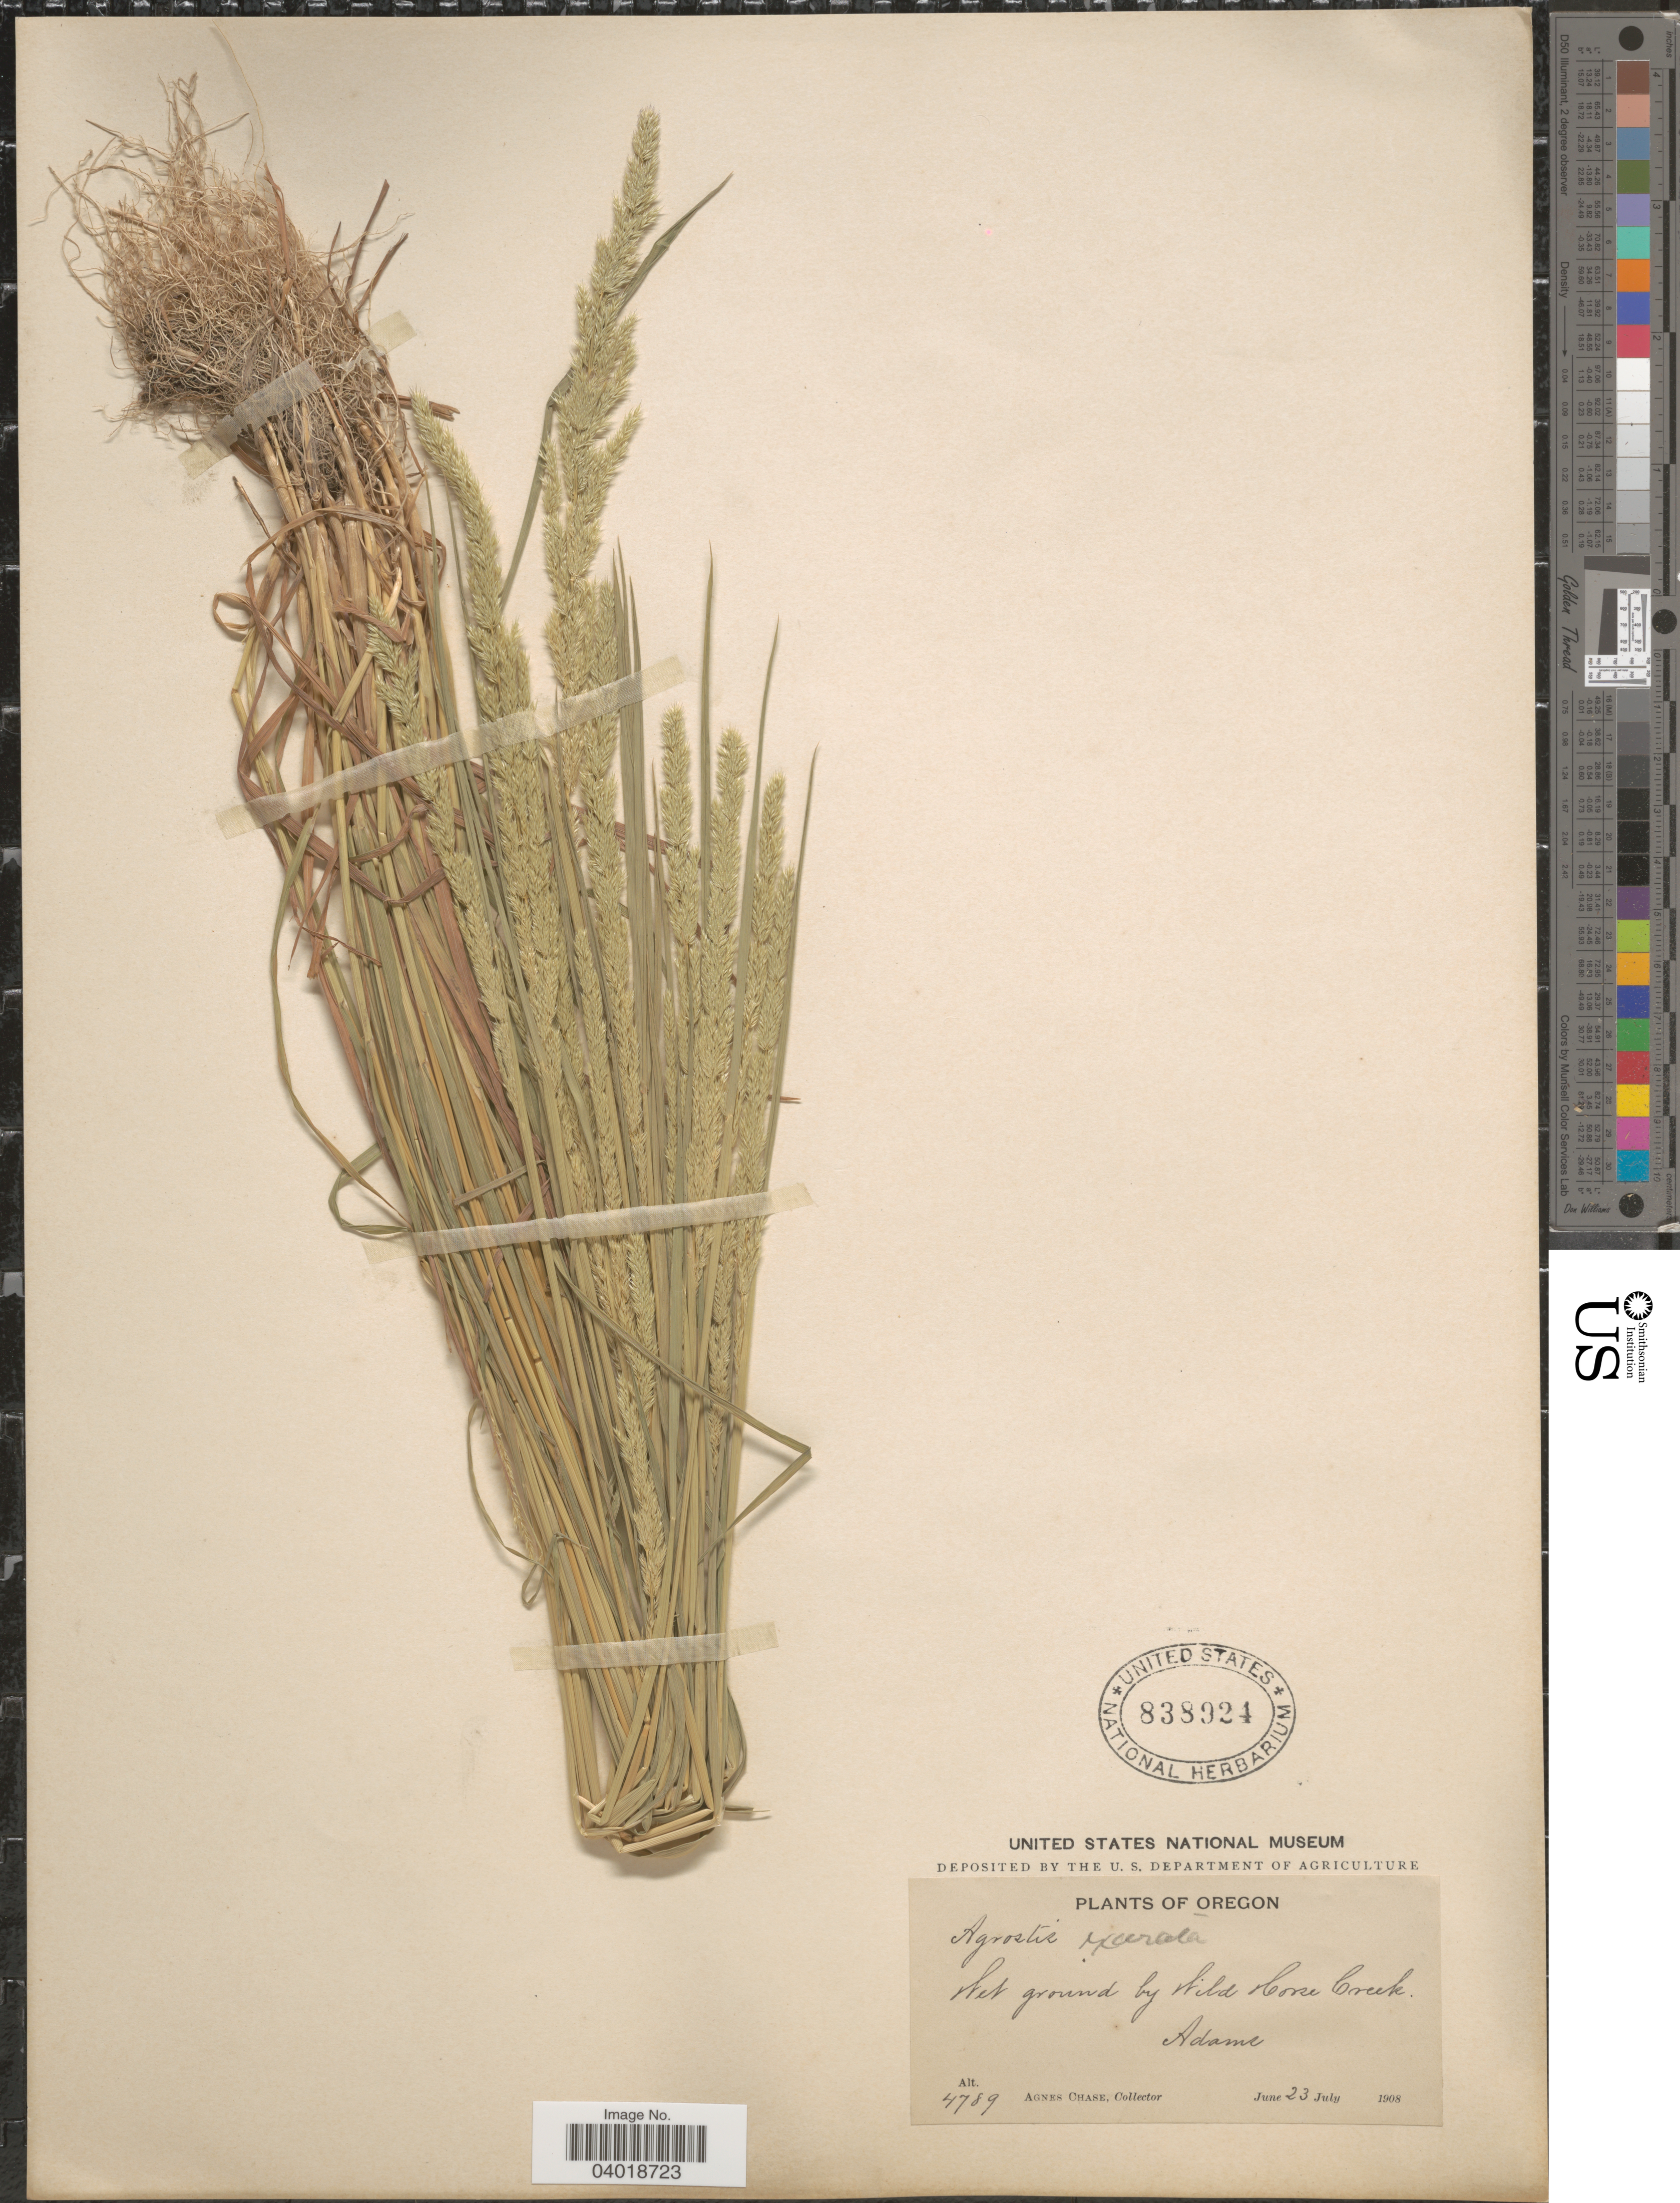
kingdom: Plantae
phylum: Tracheophyta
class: Liliopsida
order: Poales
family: Poaceae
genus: Agrostis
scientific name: Agrostis exarata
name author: Trin.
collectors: A. Chase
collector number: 4789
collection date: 1908-07-23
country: United States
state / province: Oregon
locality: Wet ground by Wild Horse Creek. Adams.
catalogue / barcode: US 838924